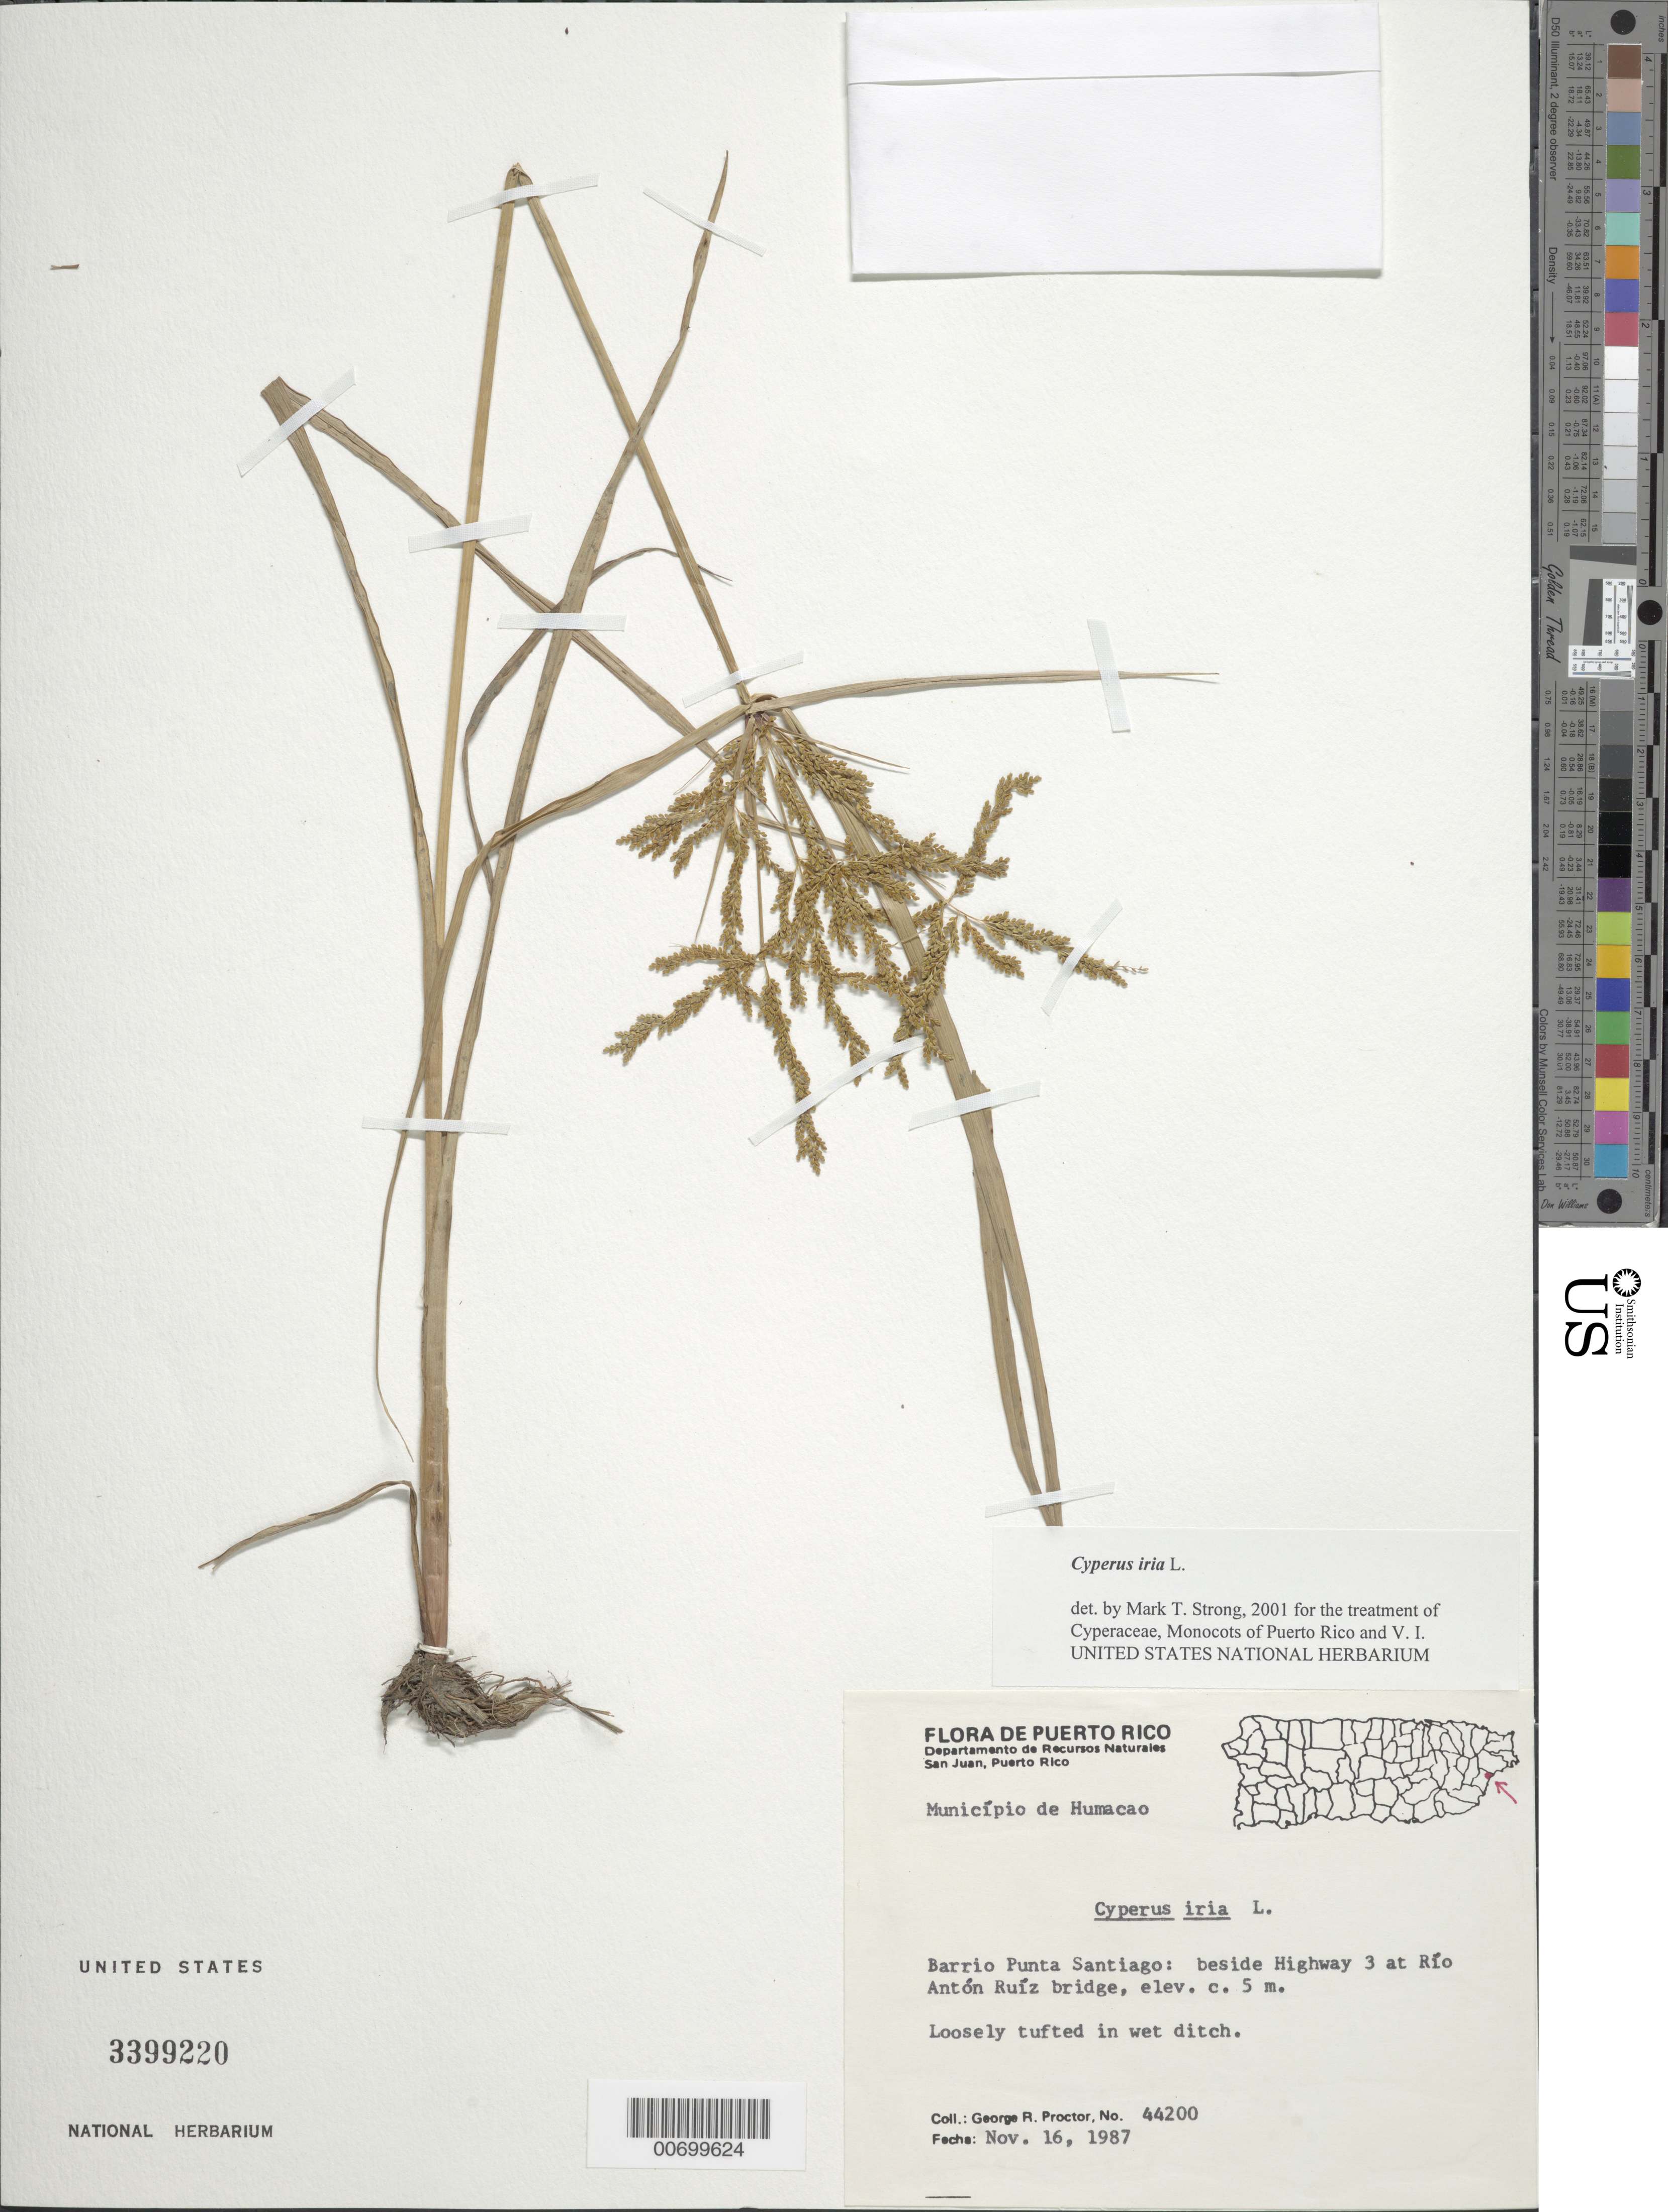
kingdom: Plantae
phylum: Tracheophyta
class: Liliopsida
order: Poales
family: Cyperaceae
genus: Cyperus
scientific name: Cyperus iria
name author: L.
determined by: Strong, M. T., (US), Smithsonian Institution - National Museum of Natural History (UNITED STATES)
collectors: G. R. Proctor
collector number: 44200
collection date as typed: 16 Nov 1987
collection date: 1987-11-16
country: Puerto Rico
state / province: Humacao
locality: Humacao: Barrio Punta Santiago, beside Highway 3 at Río Antón Ruíz bridge.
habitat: In wet ditch.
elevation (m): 5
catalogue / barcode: US 3399220